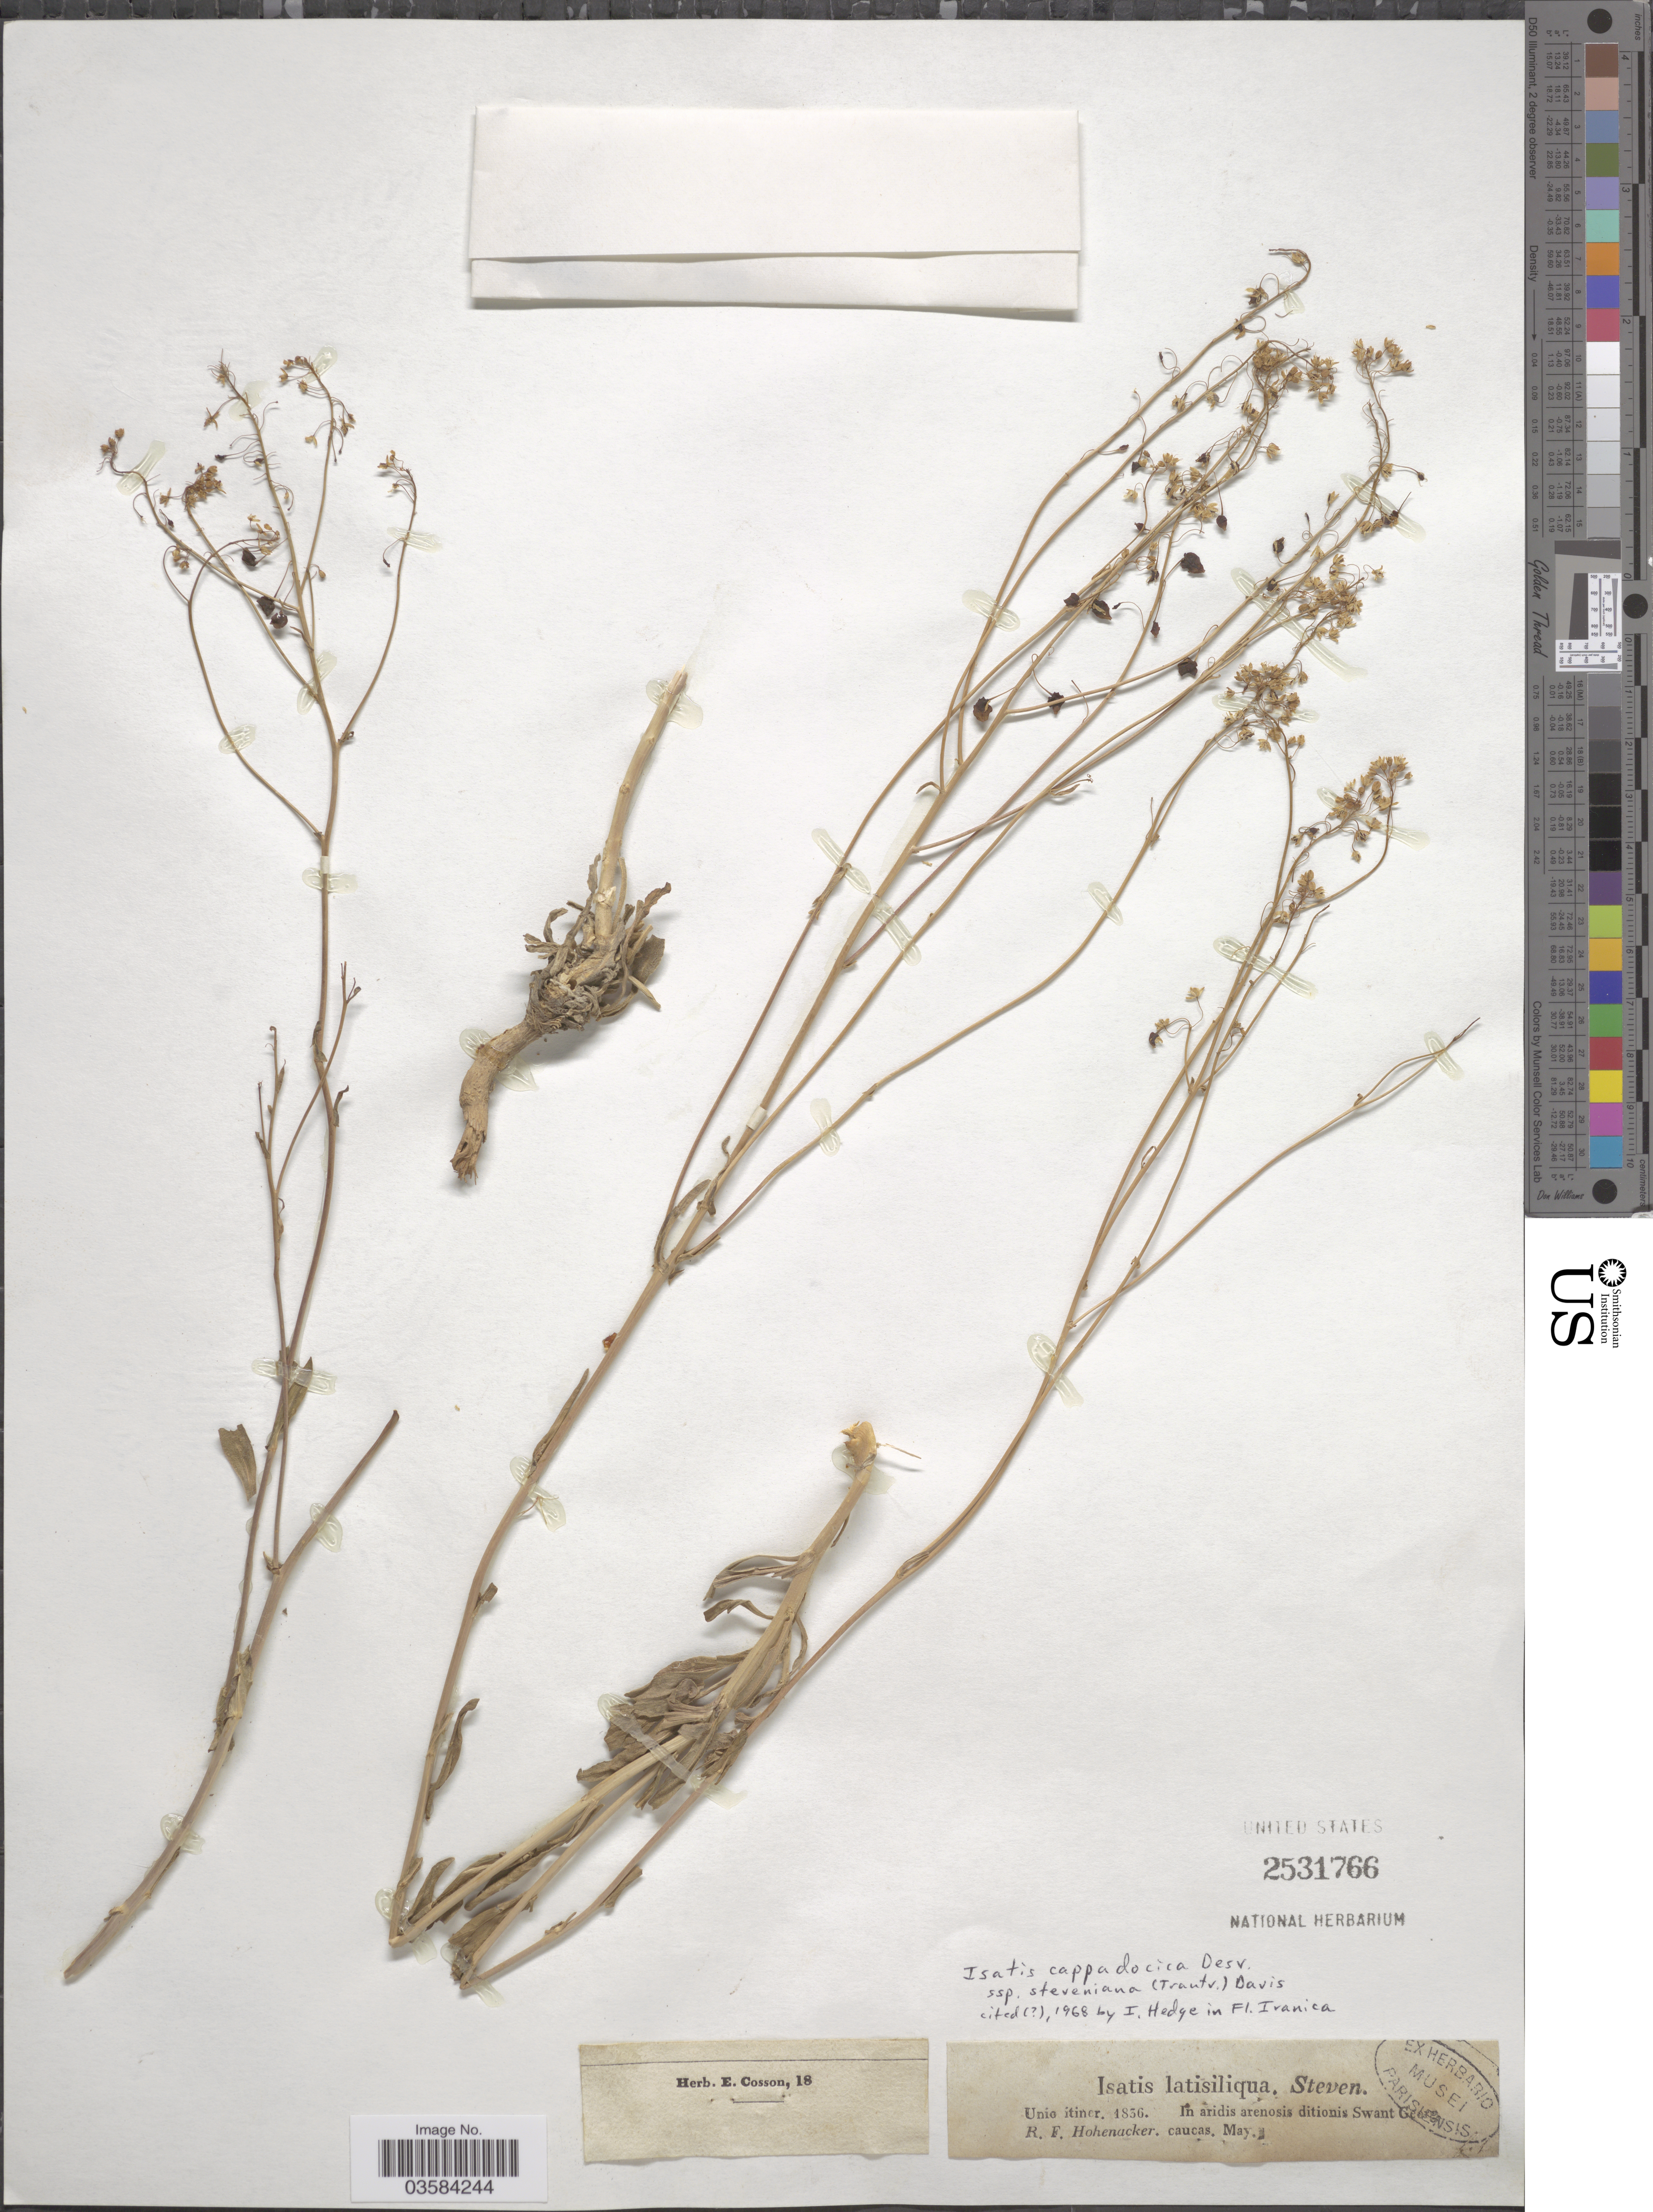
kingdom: Plantae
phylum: Tracheophyta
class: Magnoliopsida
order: Brassicales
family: Brassicaceae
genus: Isatis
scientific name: Isatis cappadocica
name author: Desv.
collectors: R. F. Hohenacker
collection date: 1836-05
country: Georgia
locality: In aridis arenosis ditionis Swant Georg.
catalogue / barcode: US 2531766